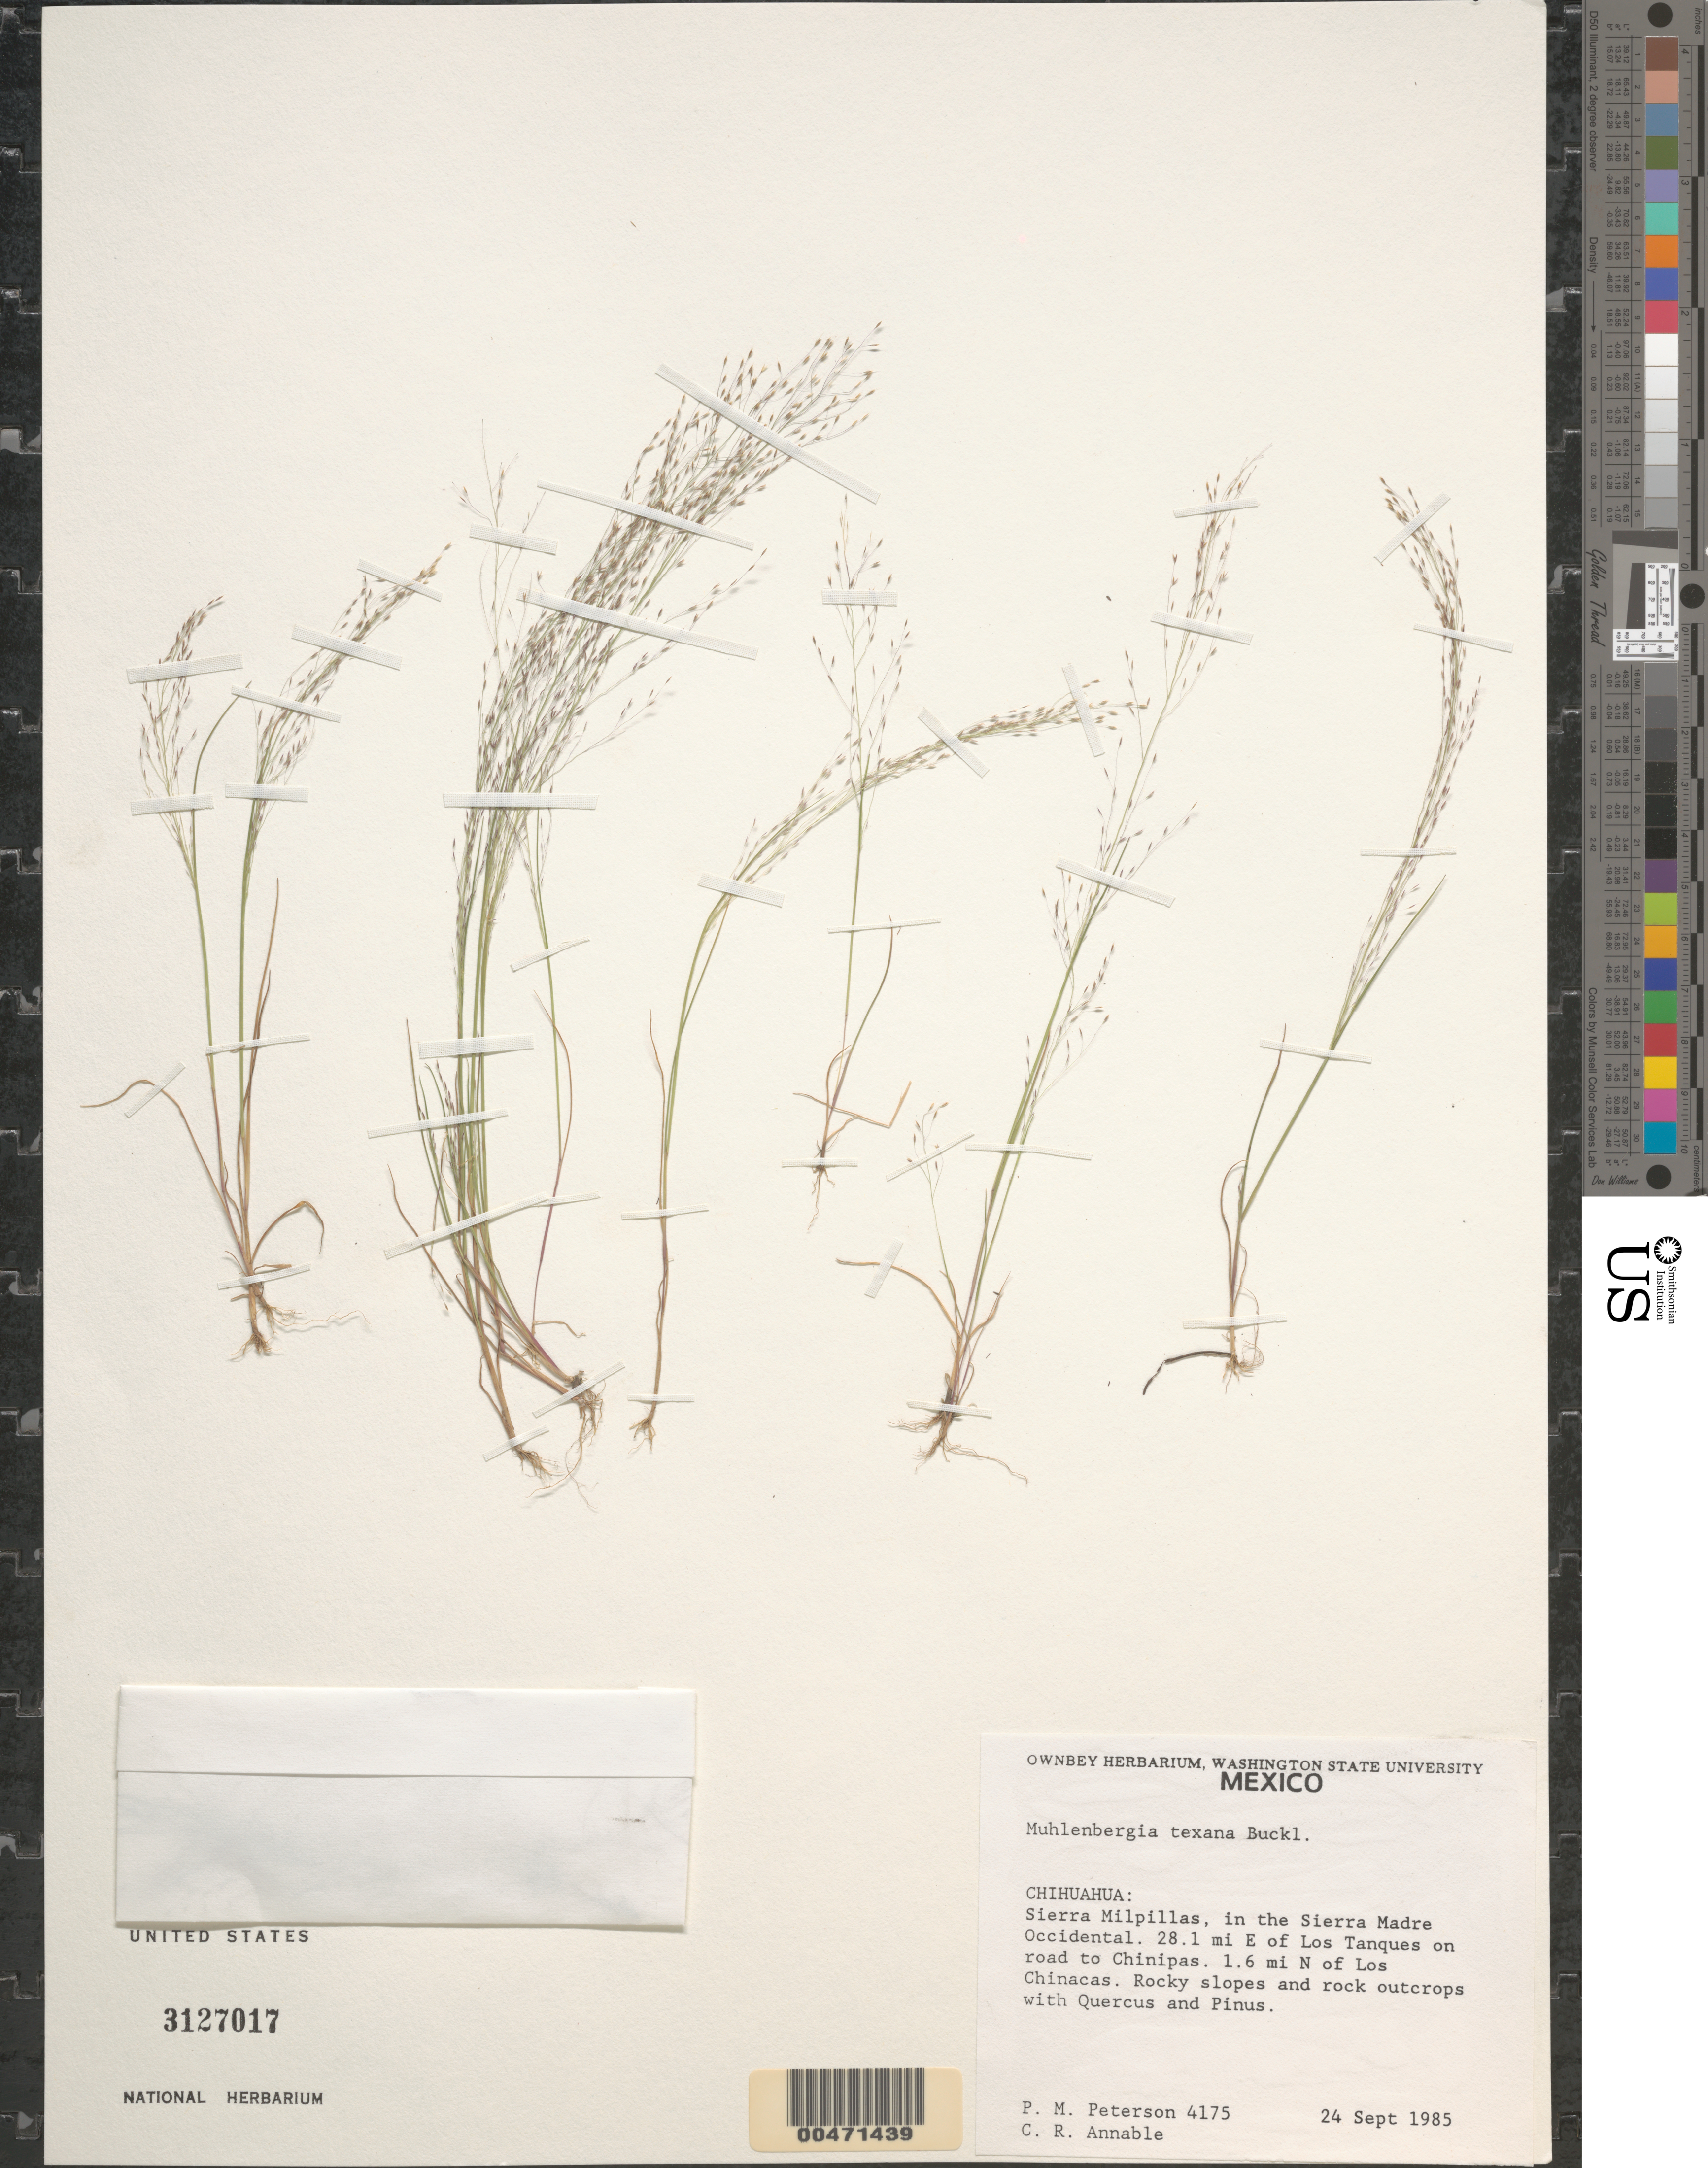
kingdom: Plantae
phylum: Tracheophyta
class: Liliopsida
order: Poales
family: Poaceae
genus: Muhlenbergia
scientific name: Muhlenbergia texana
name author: Buckley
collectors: P. M. Peterson & C. R. Annable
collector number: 04175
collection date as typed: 24 Sep 1985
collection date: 1985-09-24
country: Mexico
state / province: Chihuahua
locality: Sierra Madre Occidental, Sierra Milpillas, 28.1 miles east of Los Tanques on road to Chinipas, 1.6 miles N of Los Chinacas.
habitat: Rocky slopes and rock outcrops, associated with Quercus and Pinus.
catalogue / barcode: US 3127017